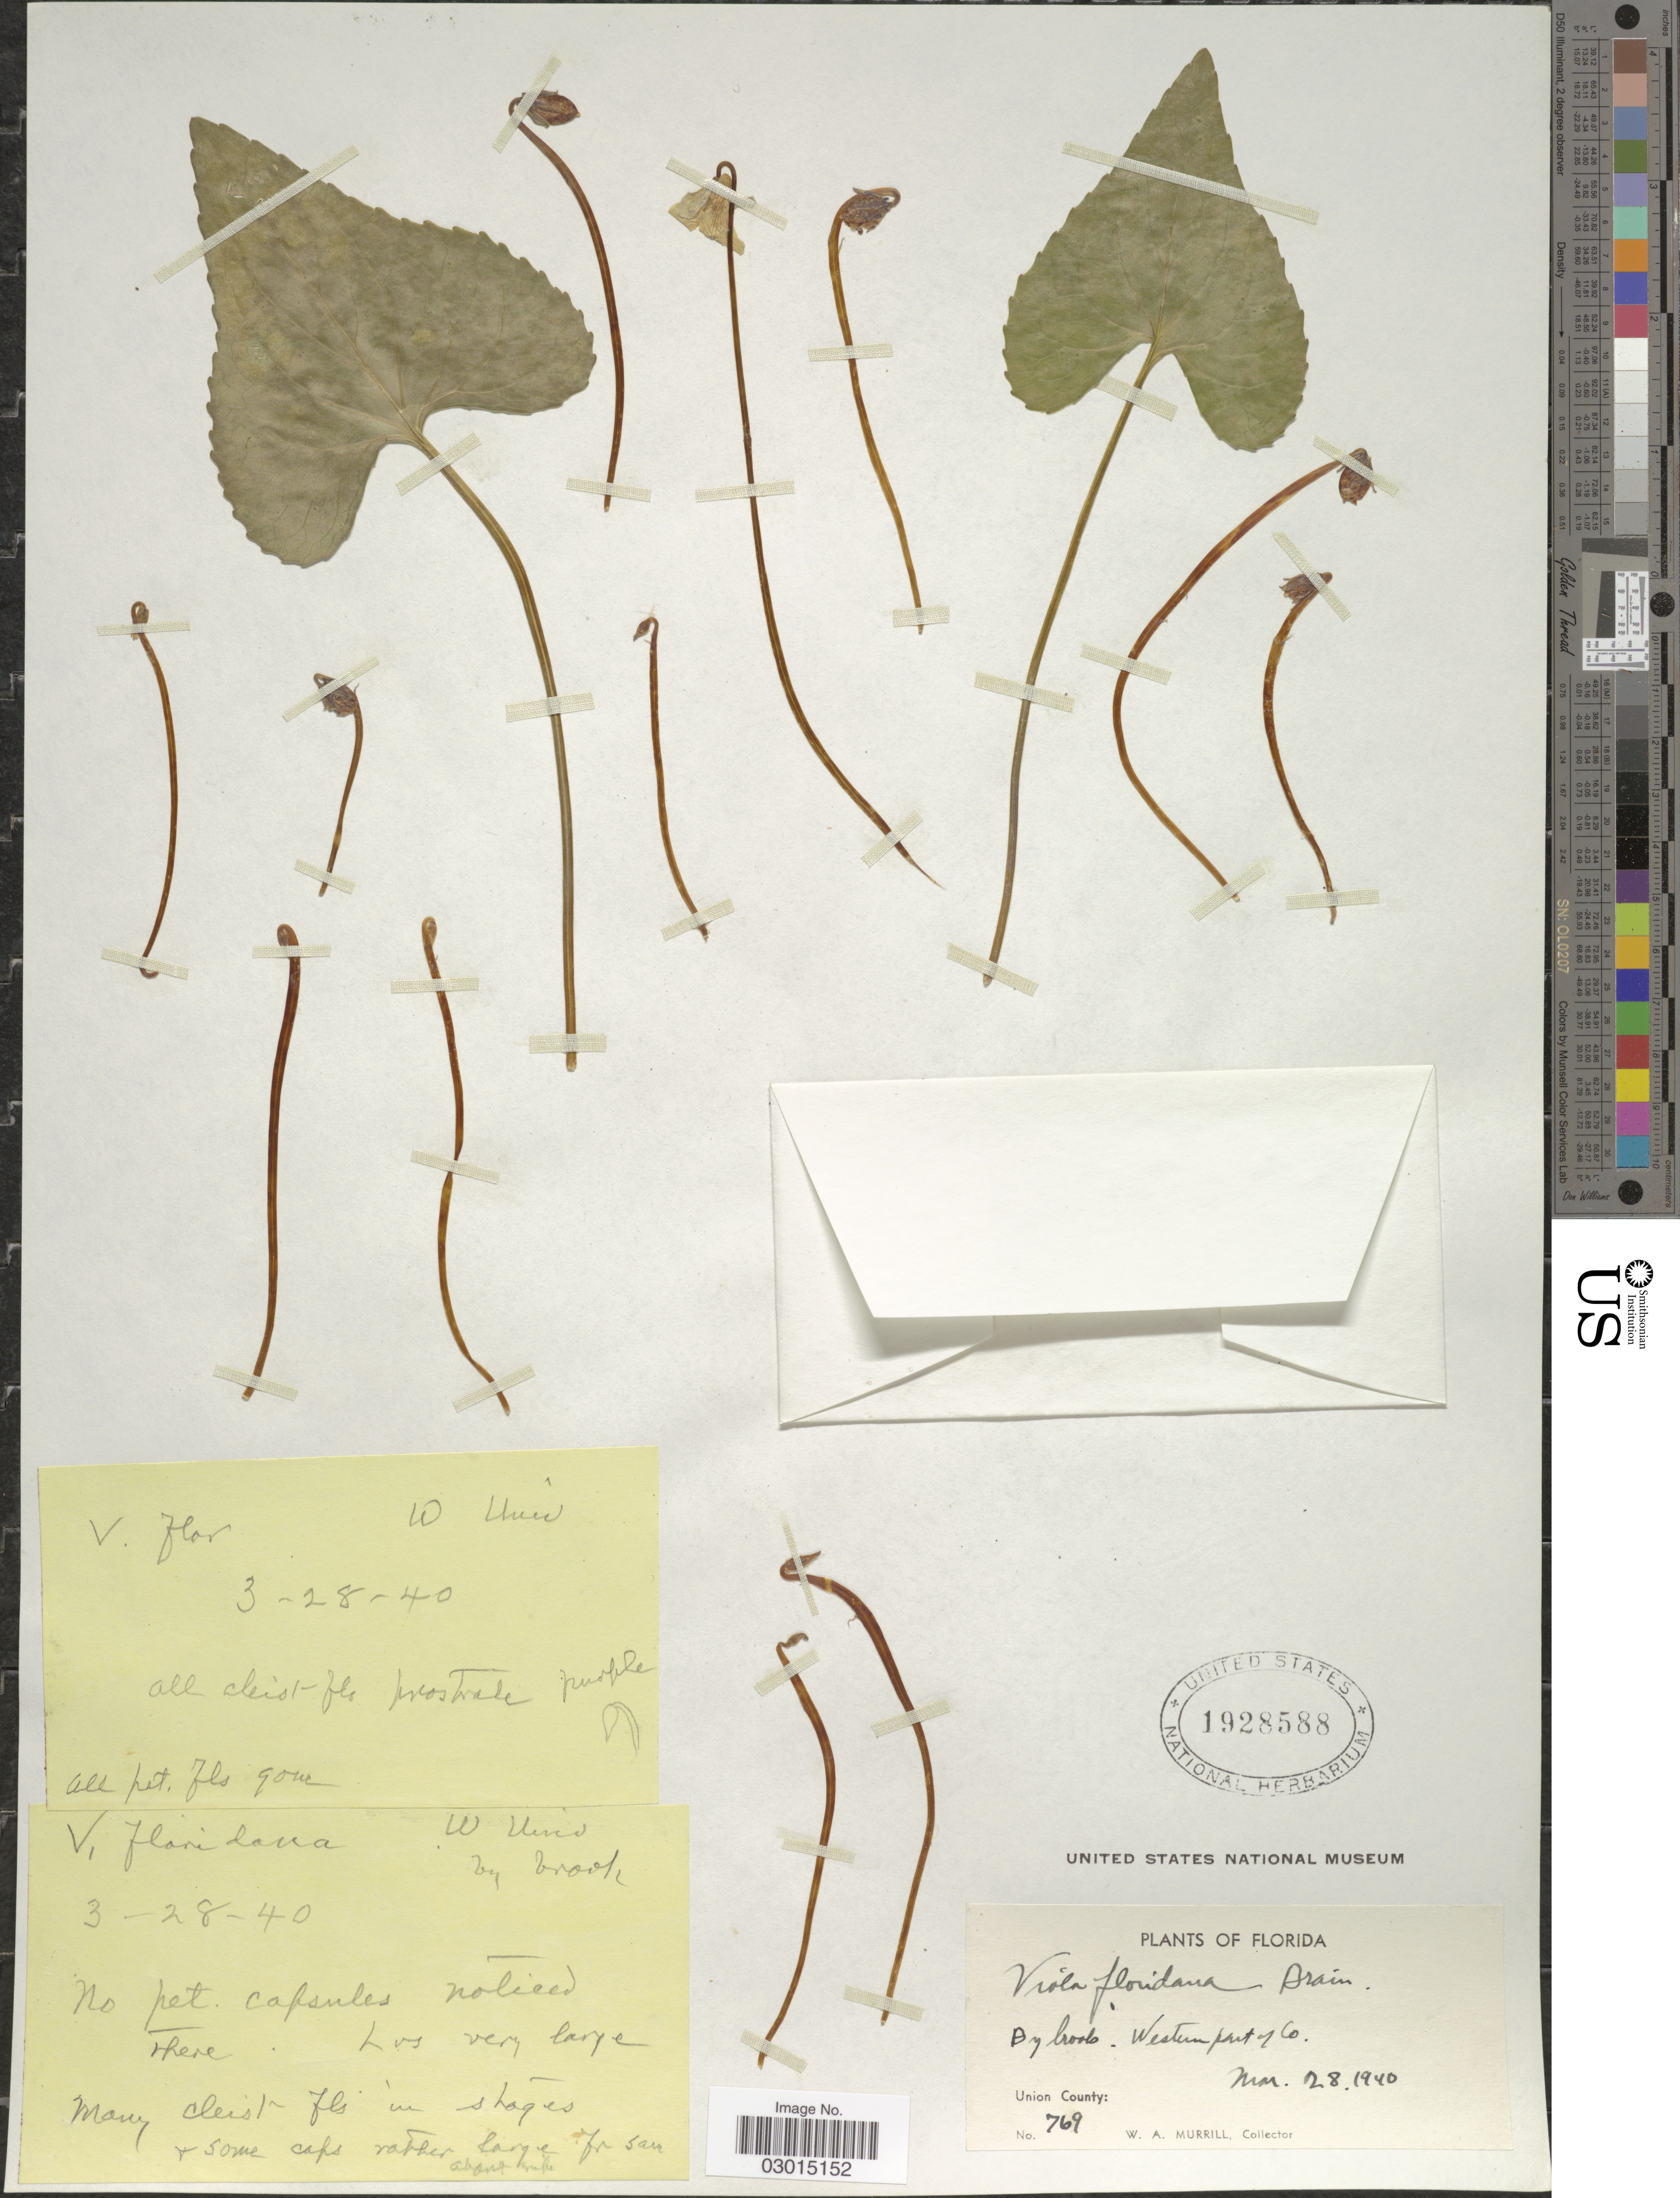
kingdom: Plantae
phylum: Tracheophyta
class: Magnoliopsida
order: Malpighiales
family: Violaceae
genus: Viola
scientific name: Viola floridana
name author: Brainerd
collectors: W. A. Murrill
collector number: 769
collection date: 1940-03-28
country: United States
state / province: Florida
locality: By brook. Western part of Co. Union County.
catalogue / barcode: US 1928588